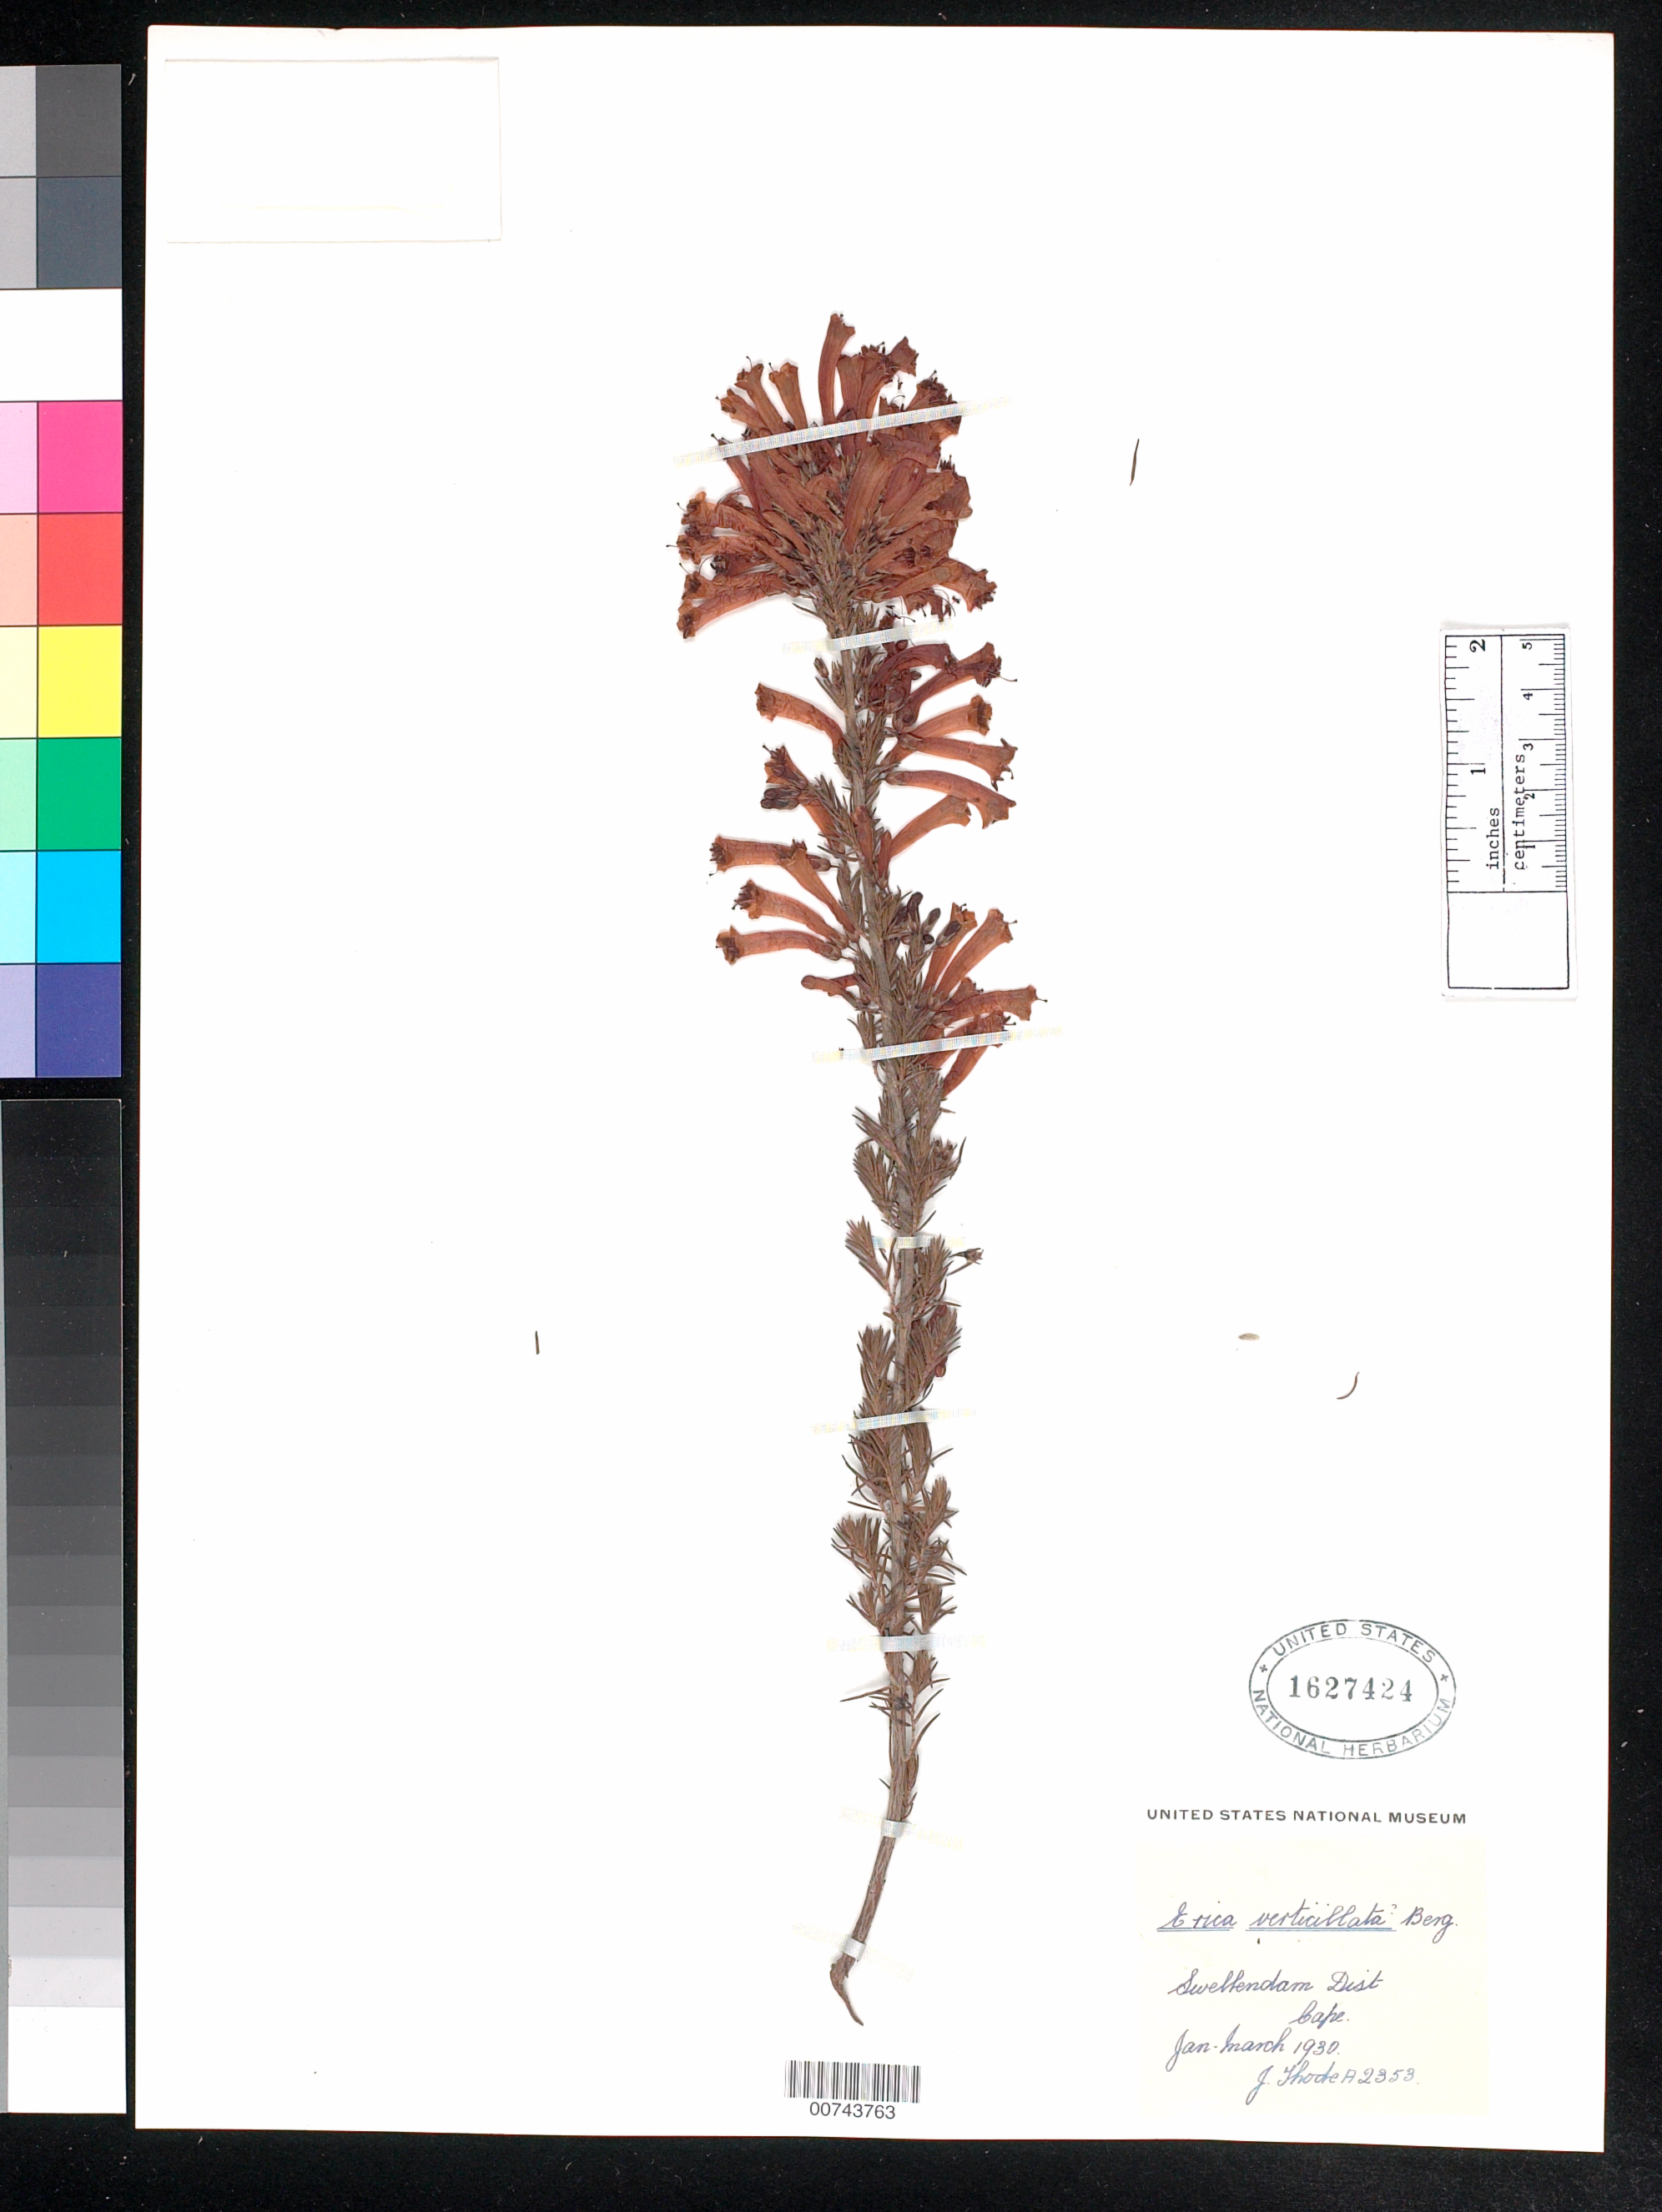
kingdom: Plantae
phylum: Tracheophyta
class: Magnoliopsida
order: Ericales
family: Ericaceae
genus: Erica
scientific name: Erica verticillata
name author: P.J. Bergius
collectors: J. Thode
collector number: A2353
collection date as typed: Jan 1930 to -- Mar 1930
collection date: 1930-01/1930-03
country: South Africa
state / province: Western Cape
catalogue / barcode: US 1627424